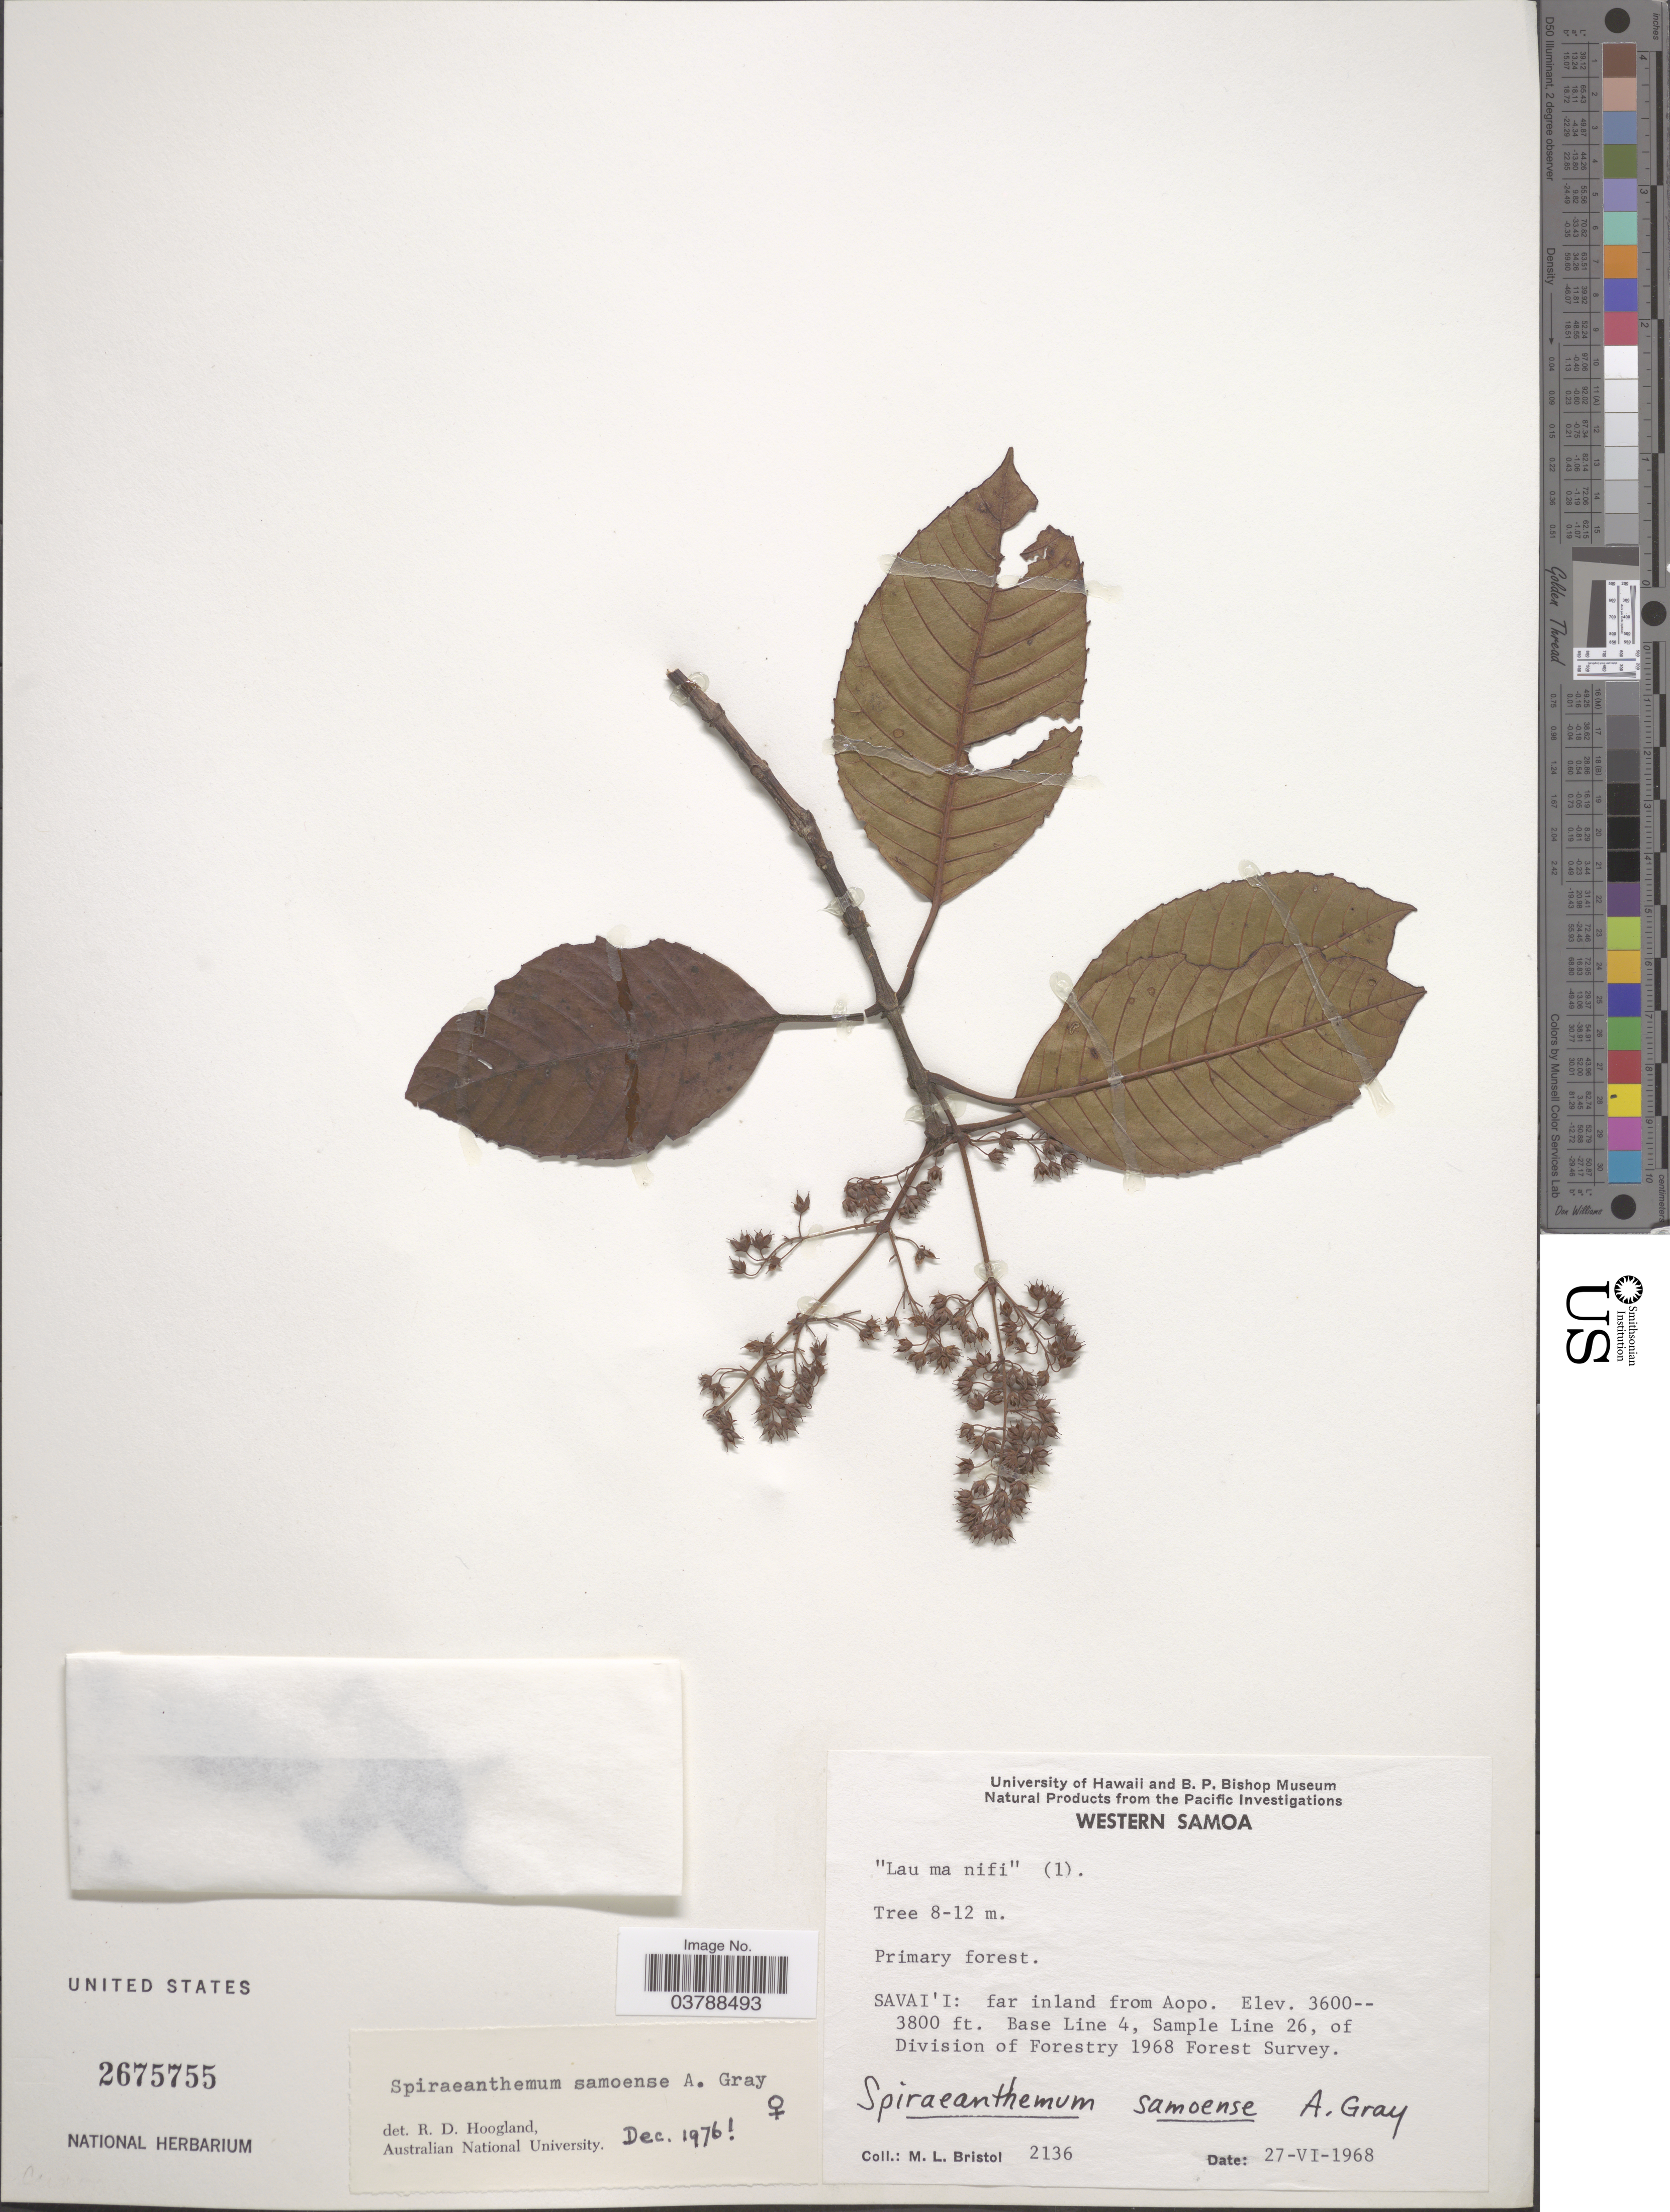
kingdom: Plantae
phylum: Tracheophyta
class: Magnoliopsida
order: Oxalidales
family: Cunoniaceae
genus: Spiraeanthemum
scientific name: Spiraeanthemum samoense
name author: A. Gray in Wilkes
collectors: M. L. Bristol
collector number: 2136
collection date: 1968-06-27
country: Samoa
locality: Savai'i: far inland from Aopo. Base Line 4, Sample Line 26, of Division of Forestry 1968 Forest Survey.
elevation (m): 1097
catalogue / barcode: US 2675755